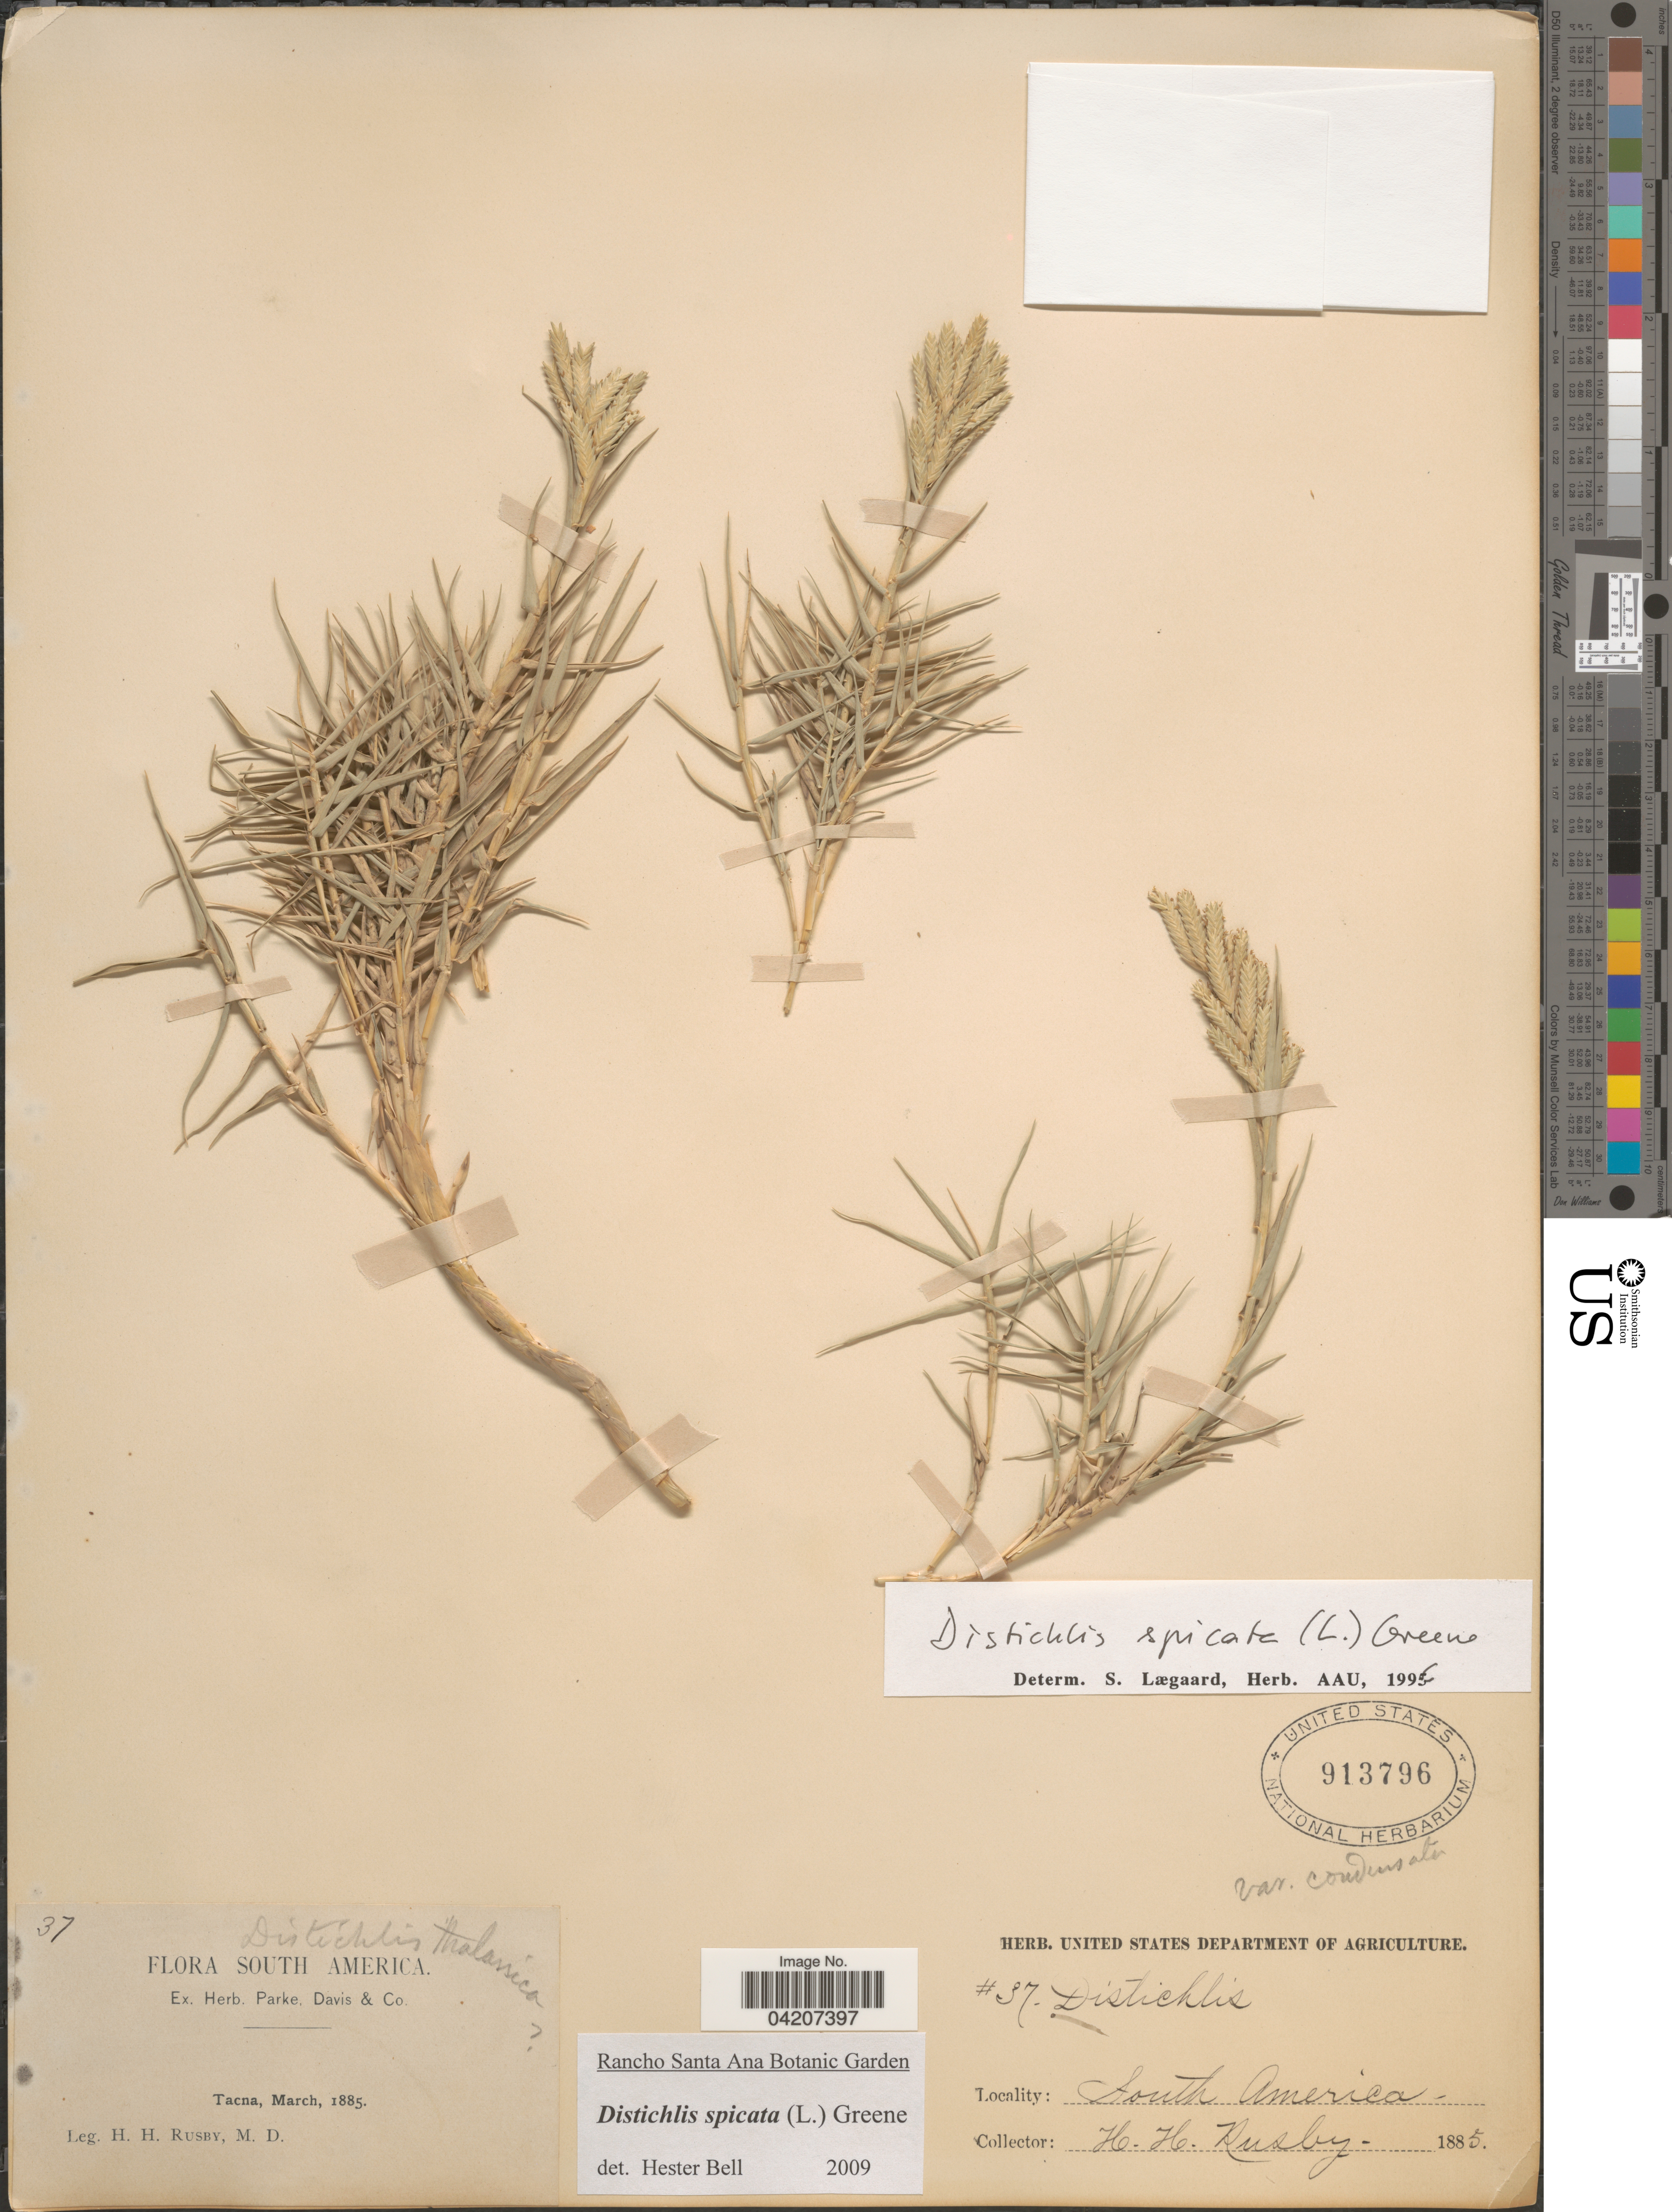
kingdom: Plantae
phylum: Tracheophyta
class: Liliopsida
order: Poales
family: Poaceae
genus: Distichlis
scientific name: Distichlis spicata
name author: (L.) Greene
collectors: H. H. Rusby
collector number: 37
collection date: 1885-03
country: Peru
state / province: Tacna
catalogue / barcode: US 913796